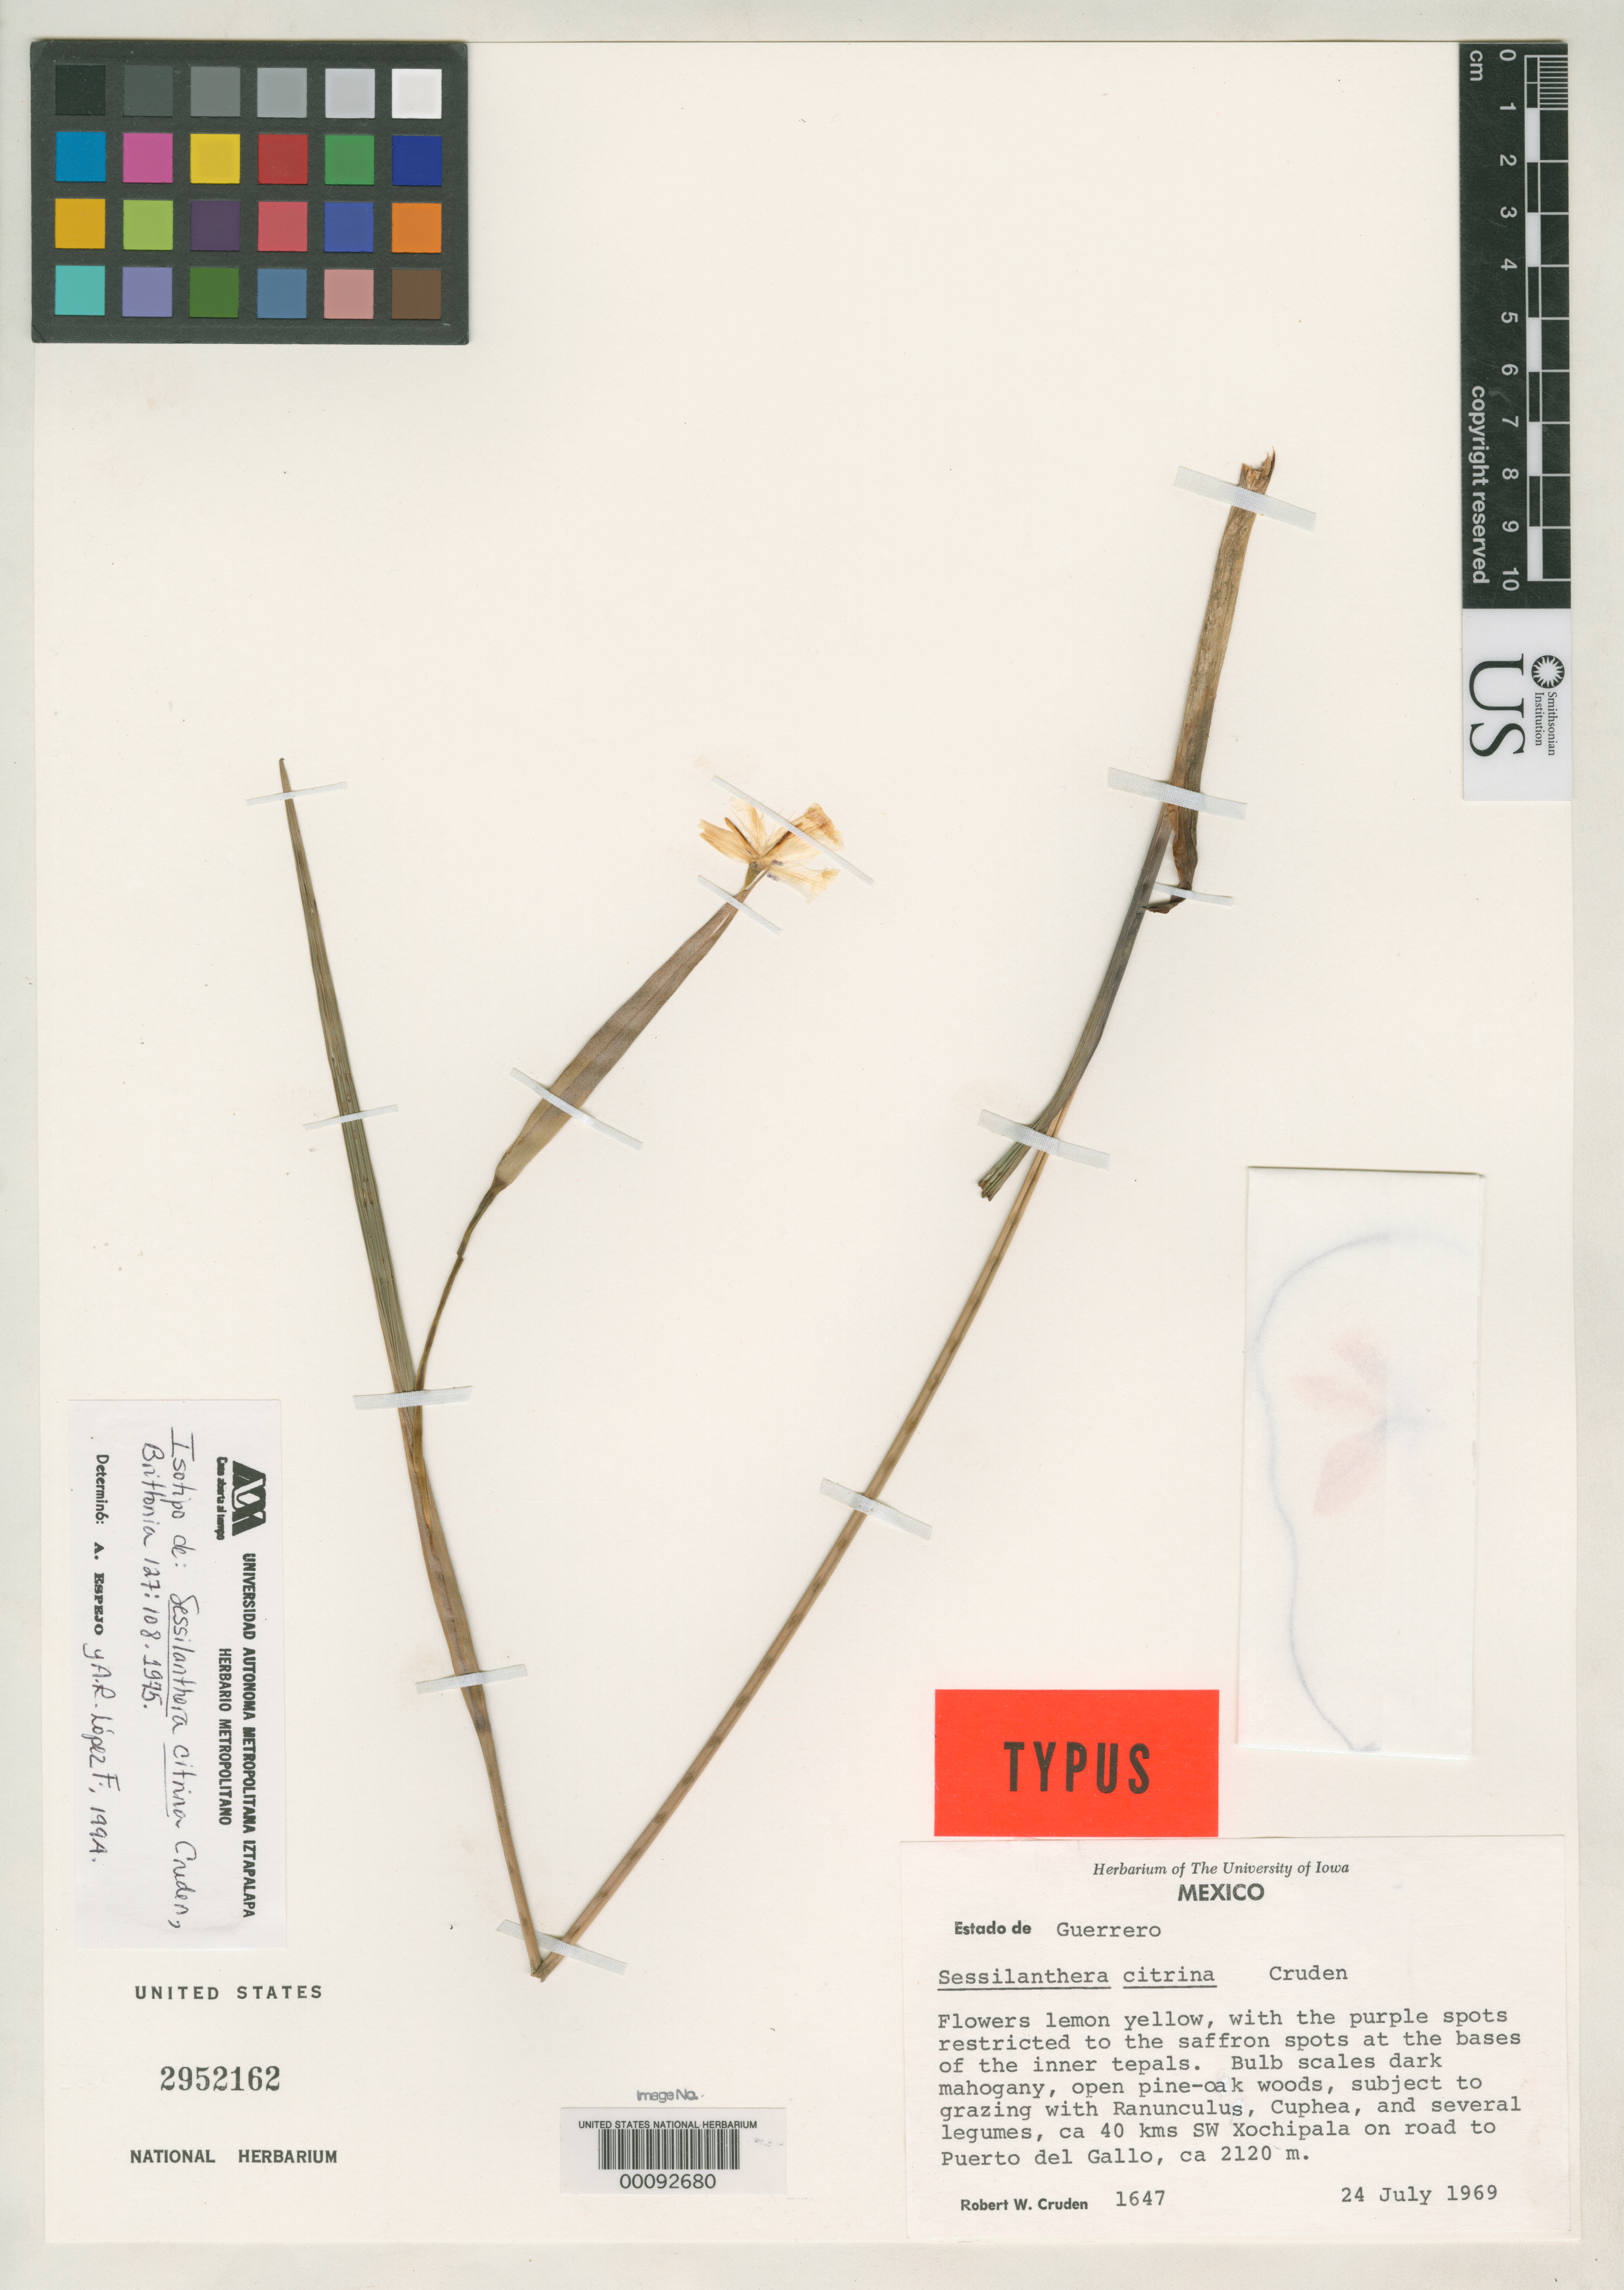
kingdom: Plantae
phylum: Tracheophyta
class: Liliopsida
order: Asparagales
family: Iridaceae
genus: Sessilanthera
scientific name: Sessilanthera citrina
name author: Cruden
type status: Isotype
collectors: R. W. Cruden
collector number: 1647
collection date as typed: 24 Jul 1969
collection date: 1969-07-24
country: Mexico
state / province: Guerrero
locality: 40 kms SE Xochipala on road to Puerto del Gallo.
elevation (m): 2120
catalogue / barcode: US 2952162